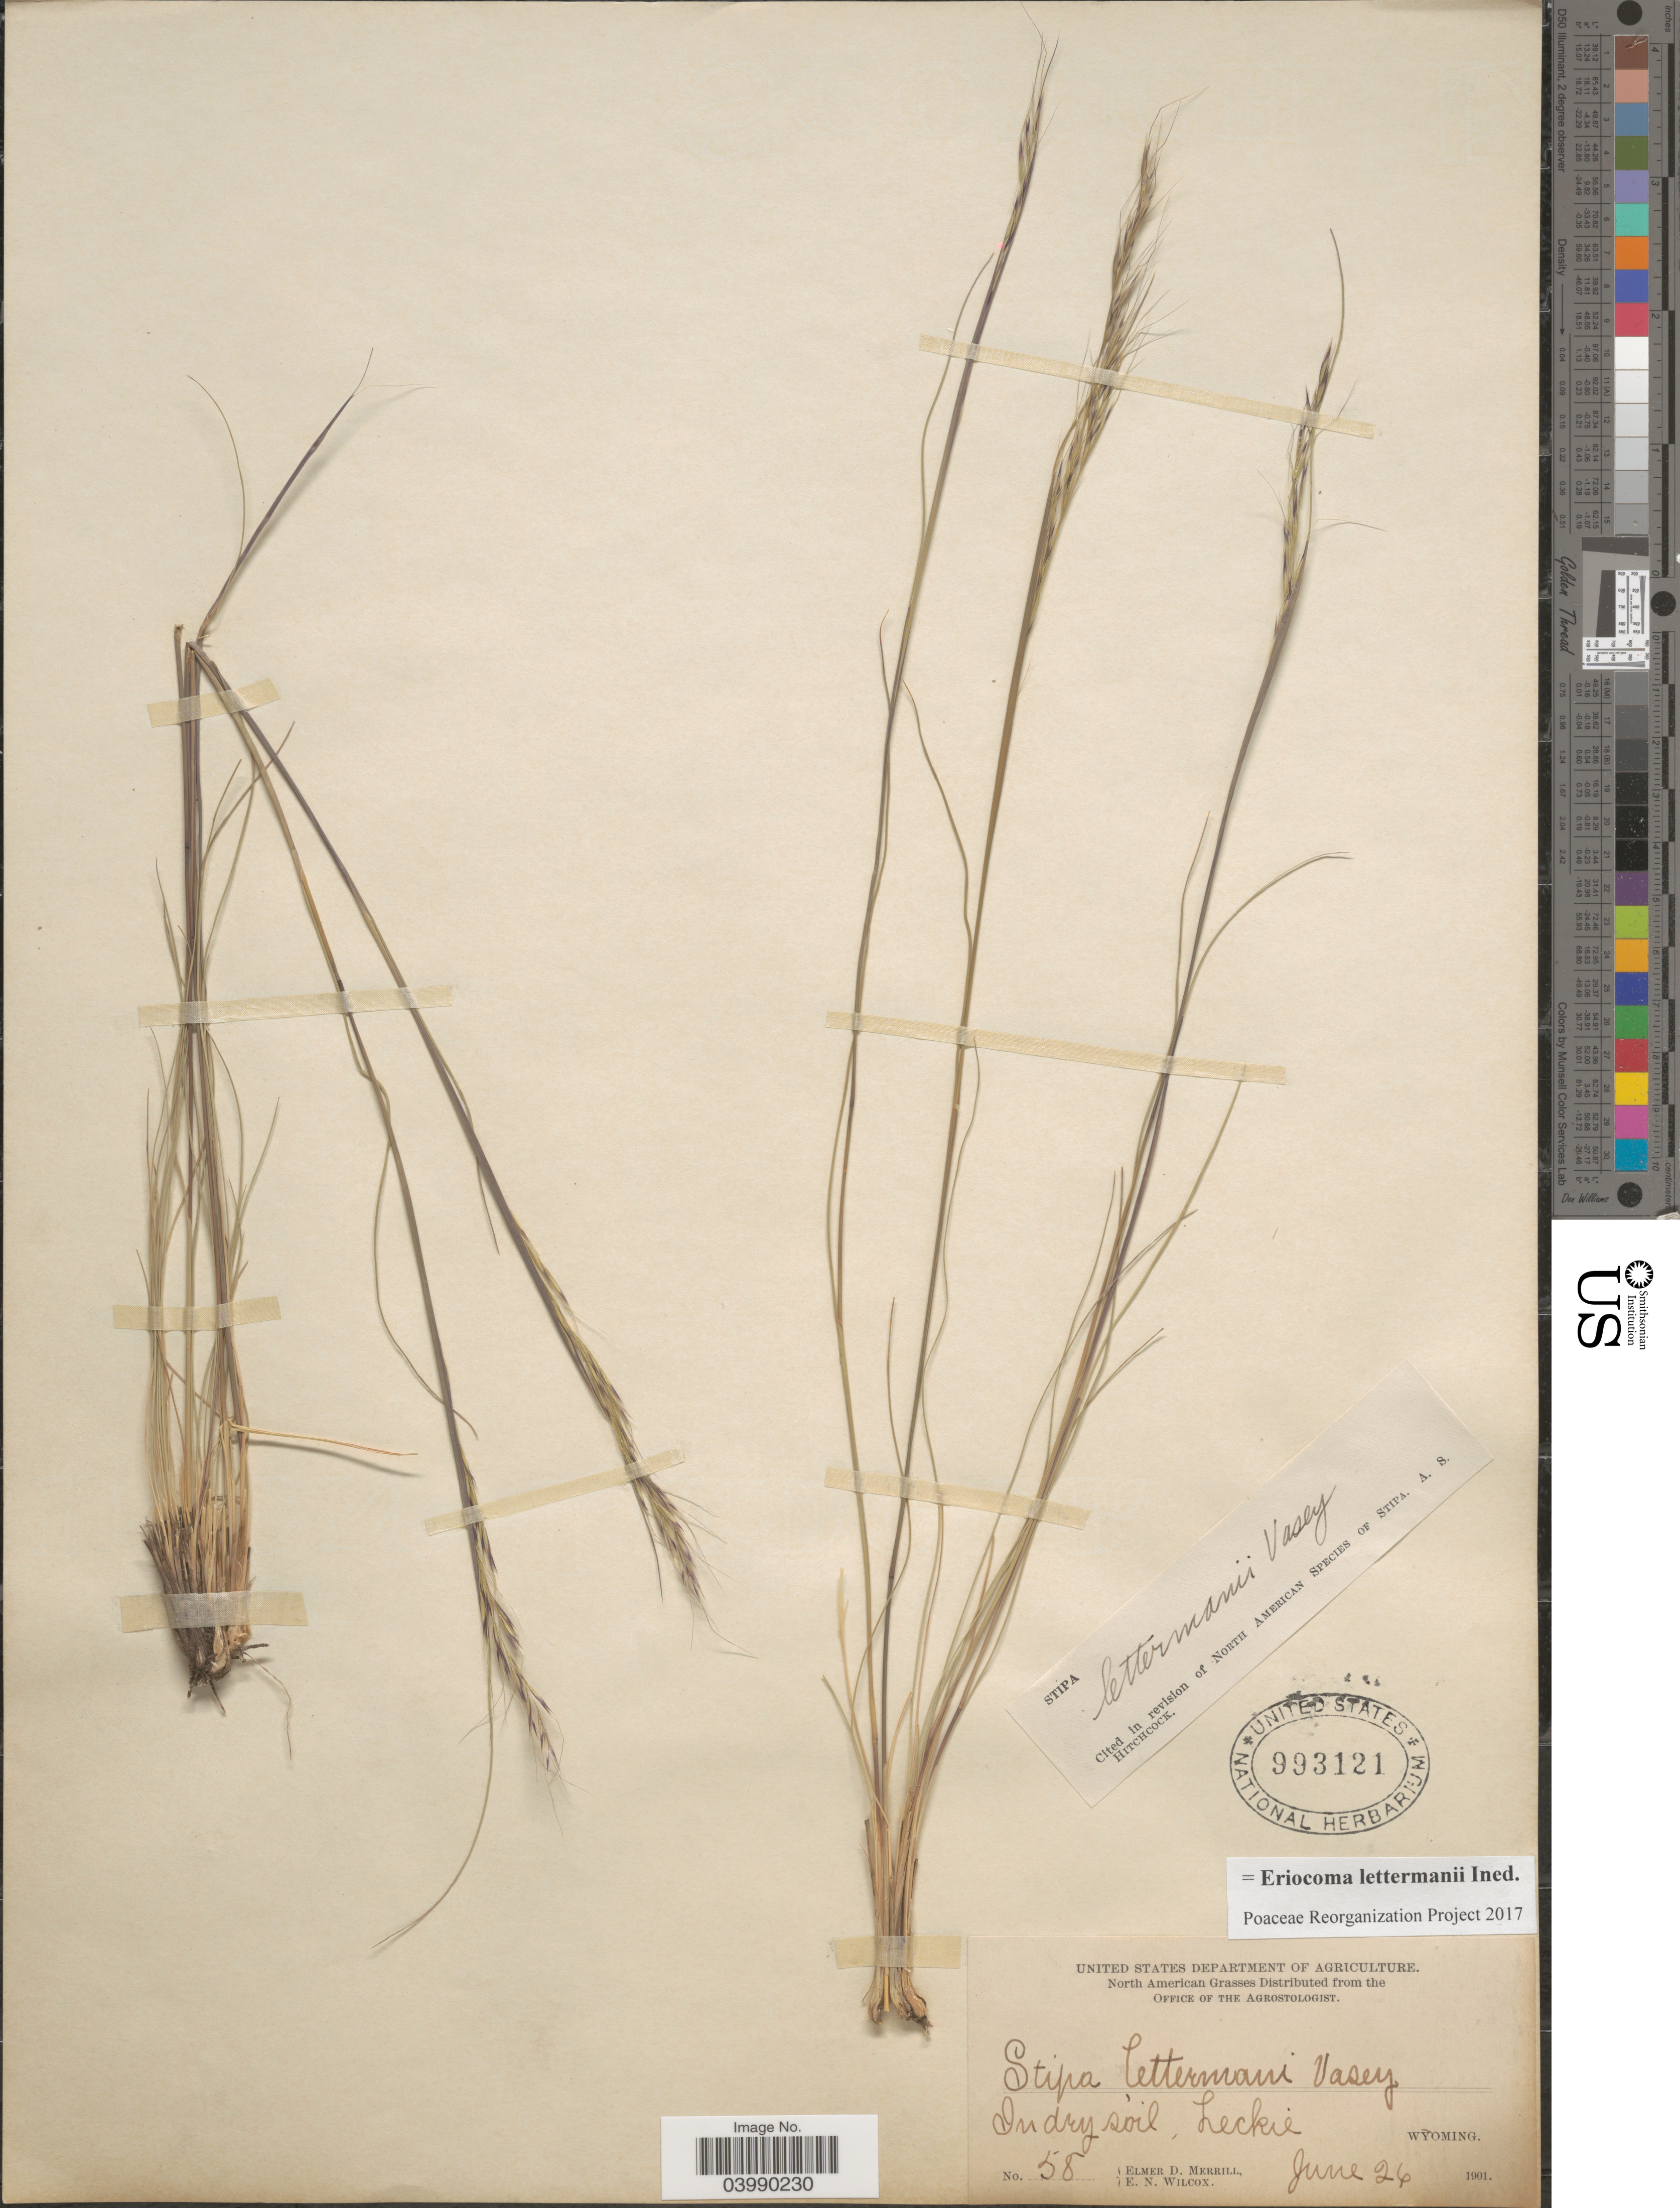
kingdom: Plantae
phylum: Tracheophyta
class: Liliopsida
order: Poales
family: Poaceae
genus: Eriocoma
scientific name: Eriocoma lettermanii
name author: (Vasey) Romasch.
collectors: E. D. Merrill & E. Wilcox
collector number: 58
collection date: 1901-06-26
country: United States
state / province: Wyoming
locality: Leckie.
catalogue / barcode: US 993121